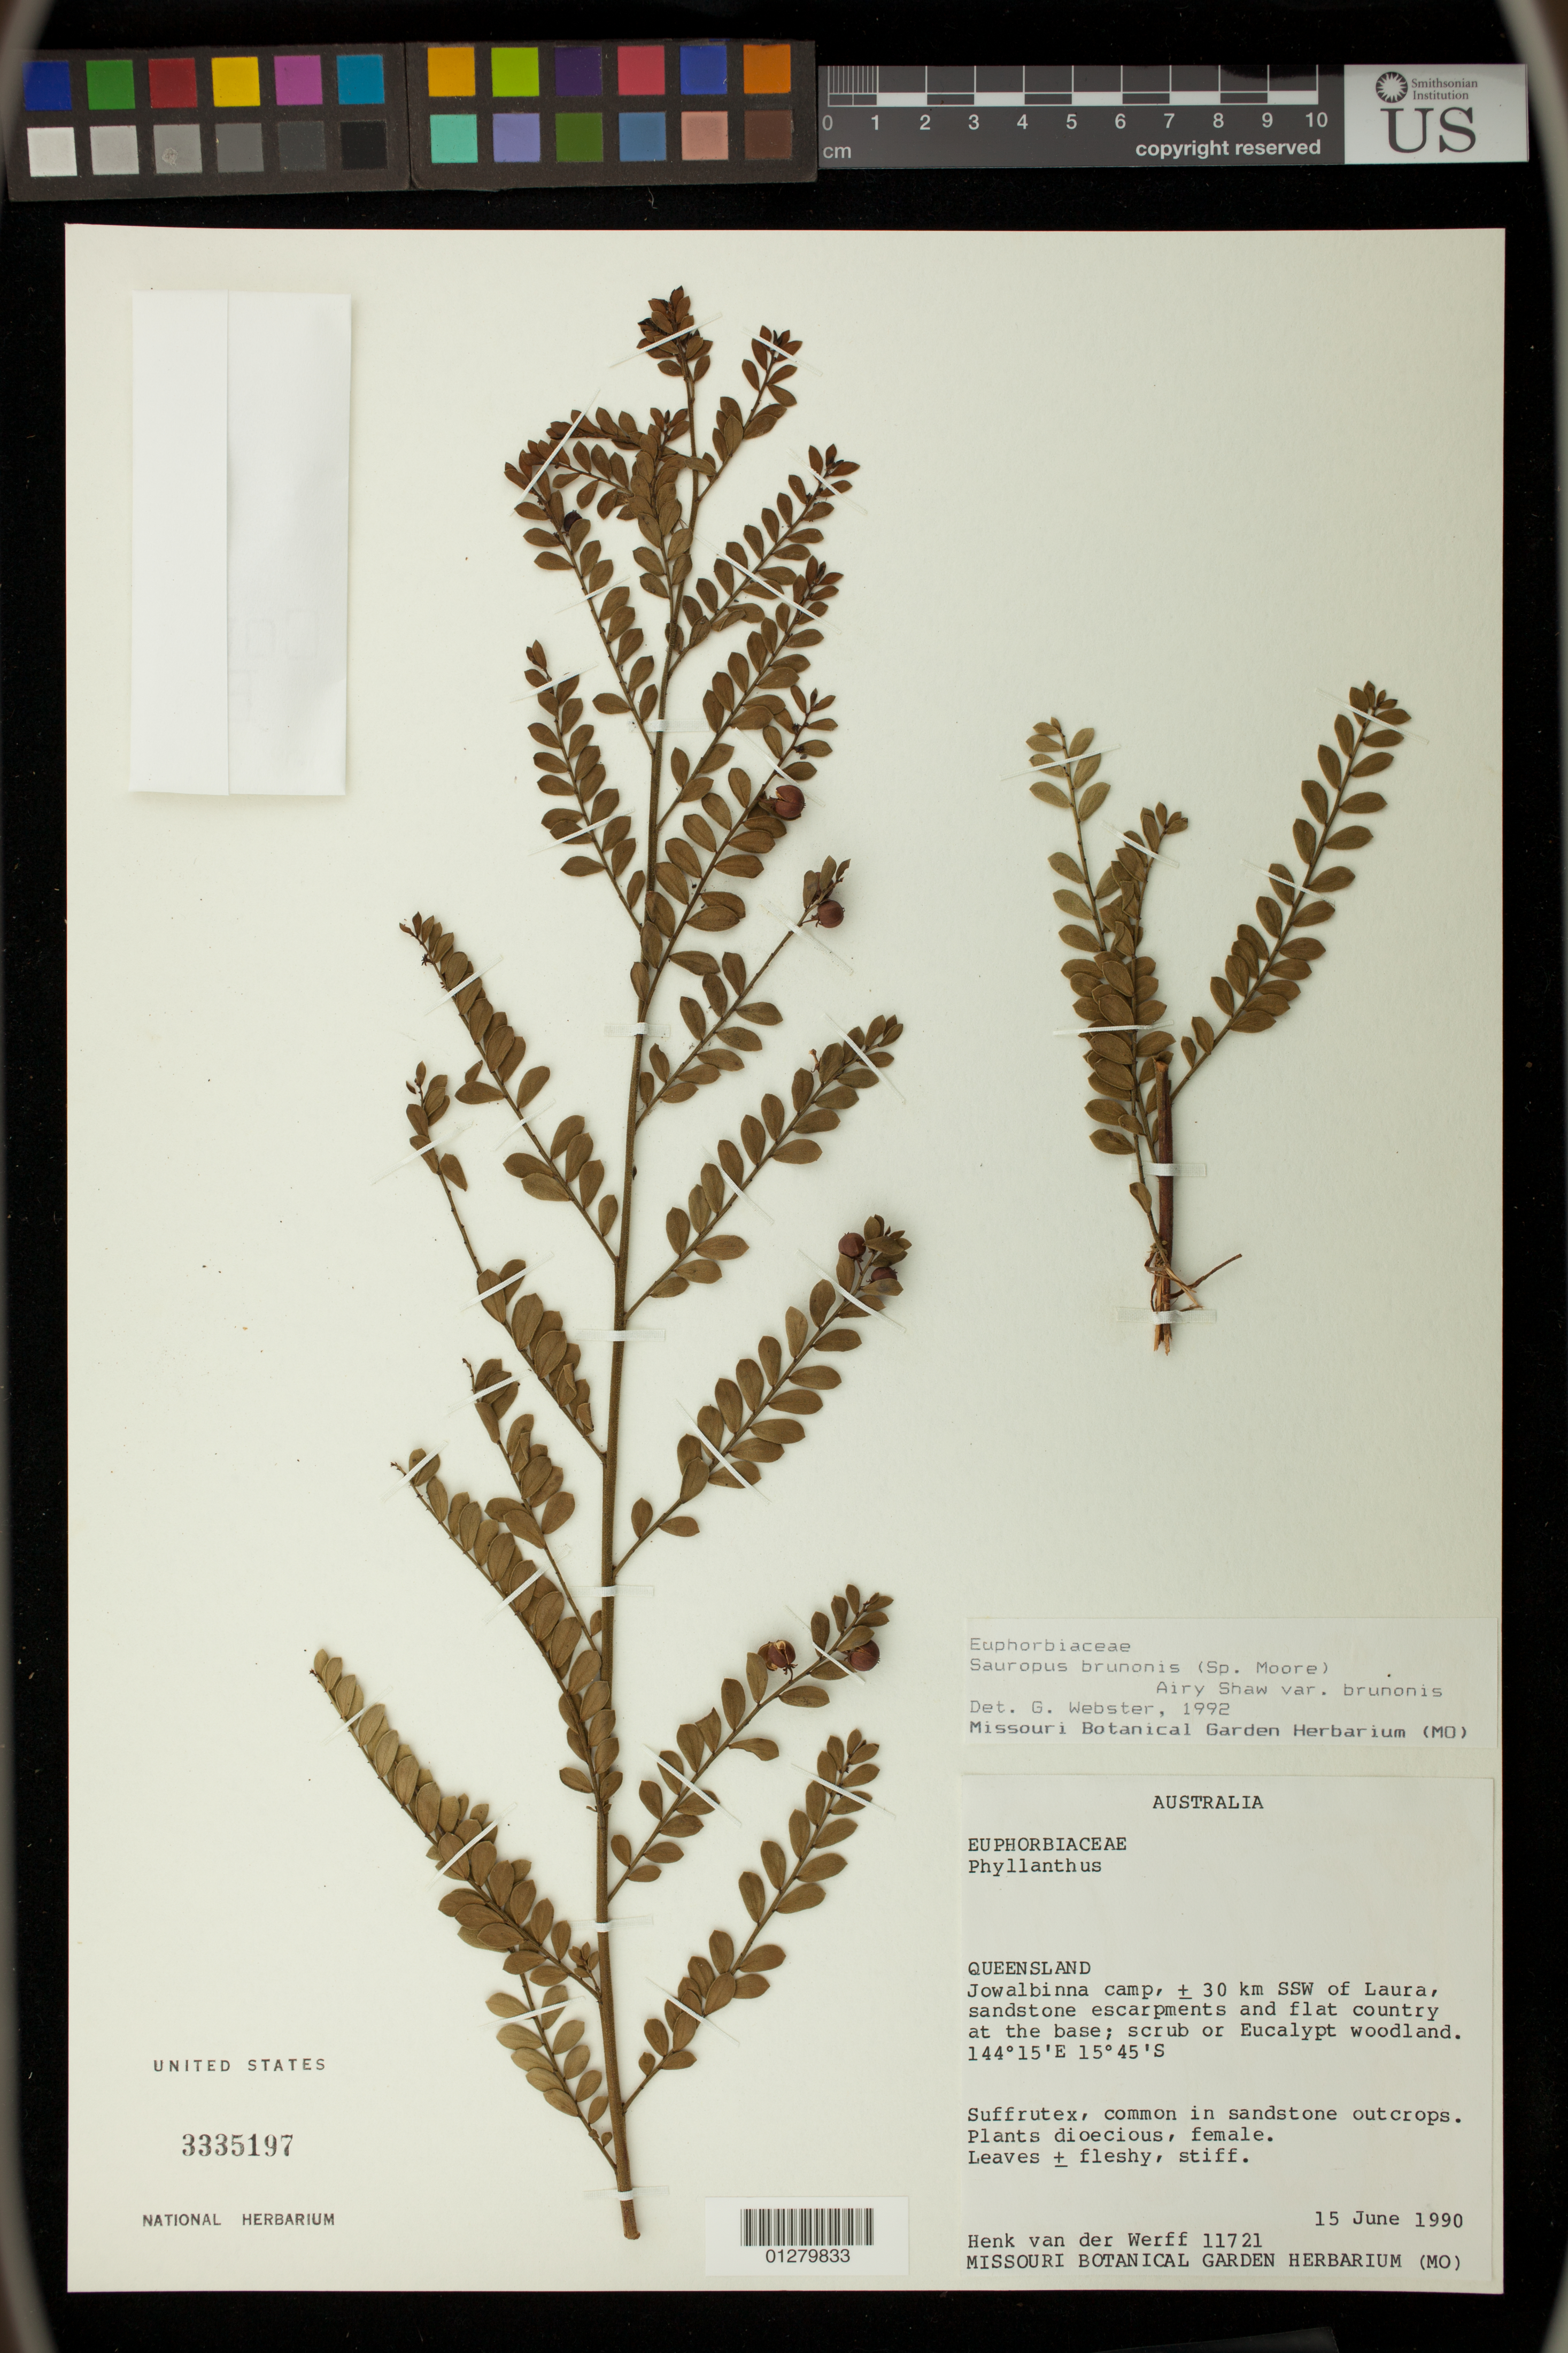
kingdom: Plantae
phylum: Tracheophyta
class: Magnoliopsida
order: Malpighiales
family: Phyllanthaceae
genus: Sauropus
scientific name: Sauropus brunonis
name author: (S. Moore) Airy Shaw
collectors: H. van der Werff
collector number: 11721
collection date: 1990-06-15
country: Australia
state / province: Queensland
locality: Jowalbinna camp, 30 km SSW of Laura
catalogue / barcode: US 3335197